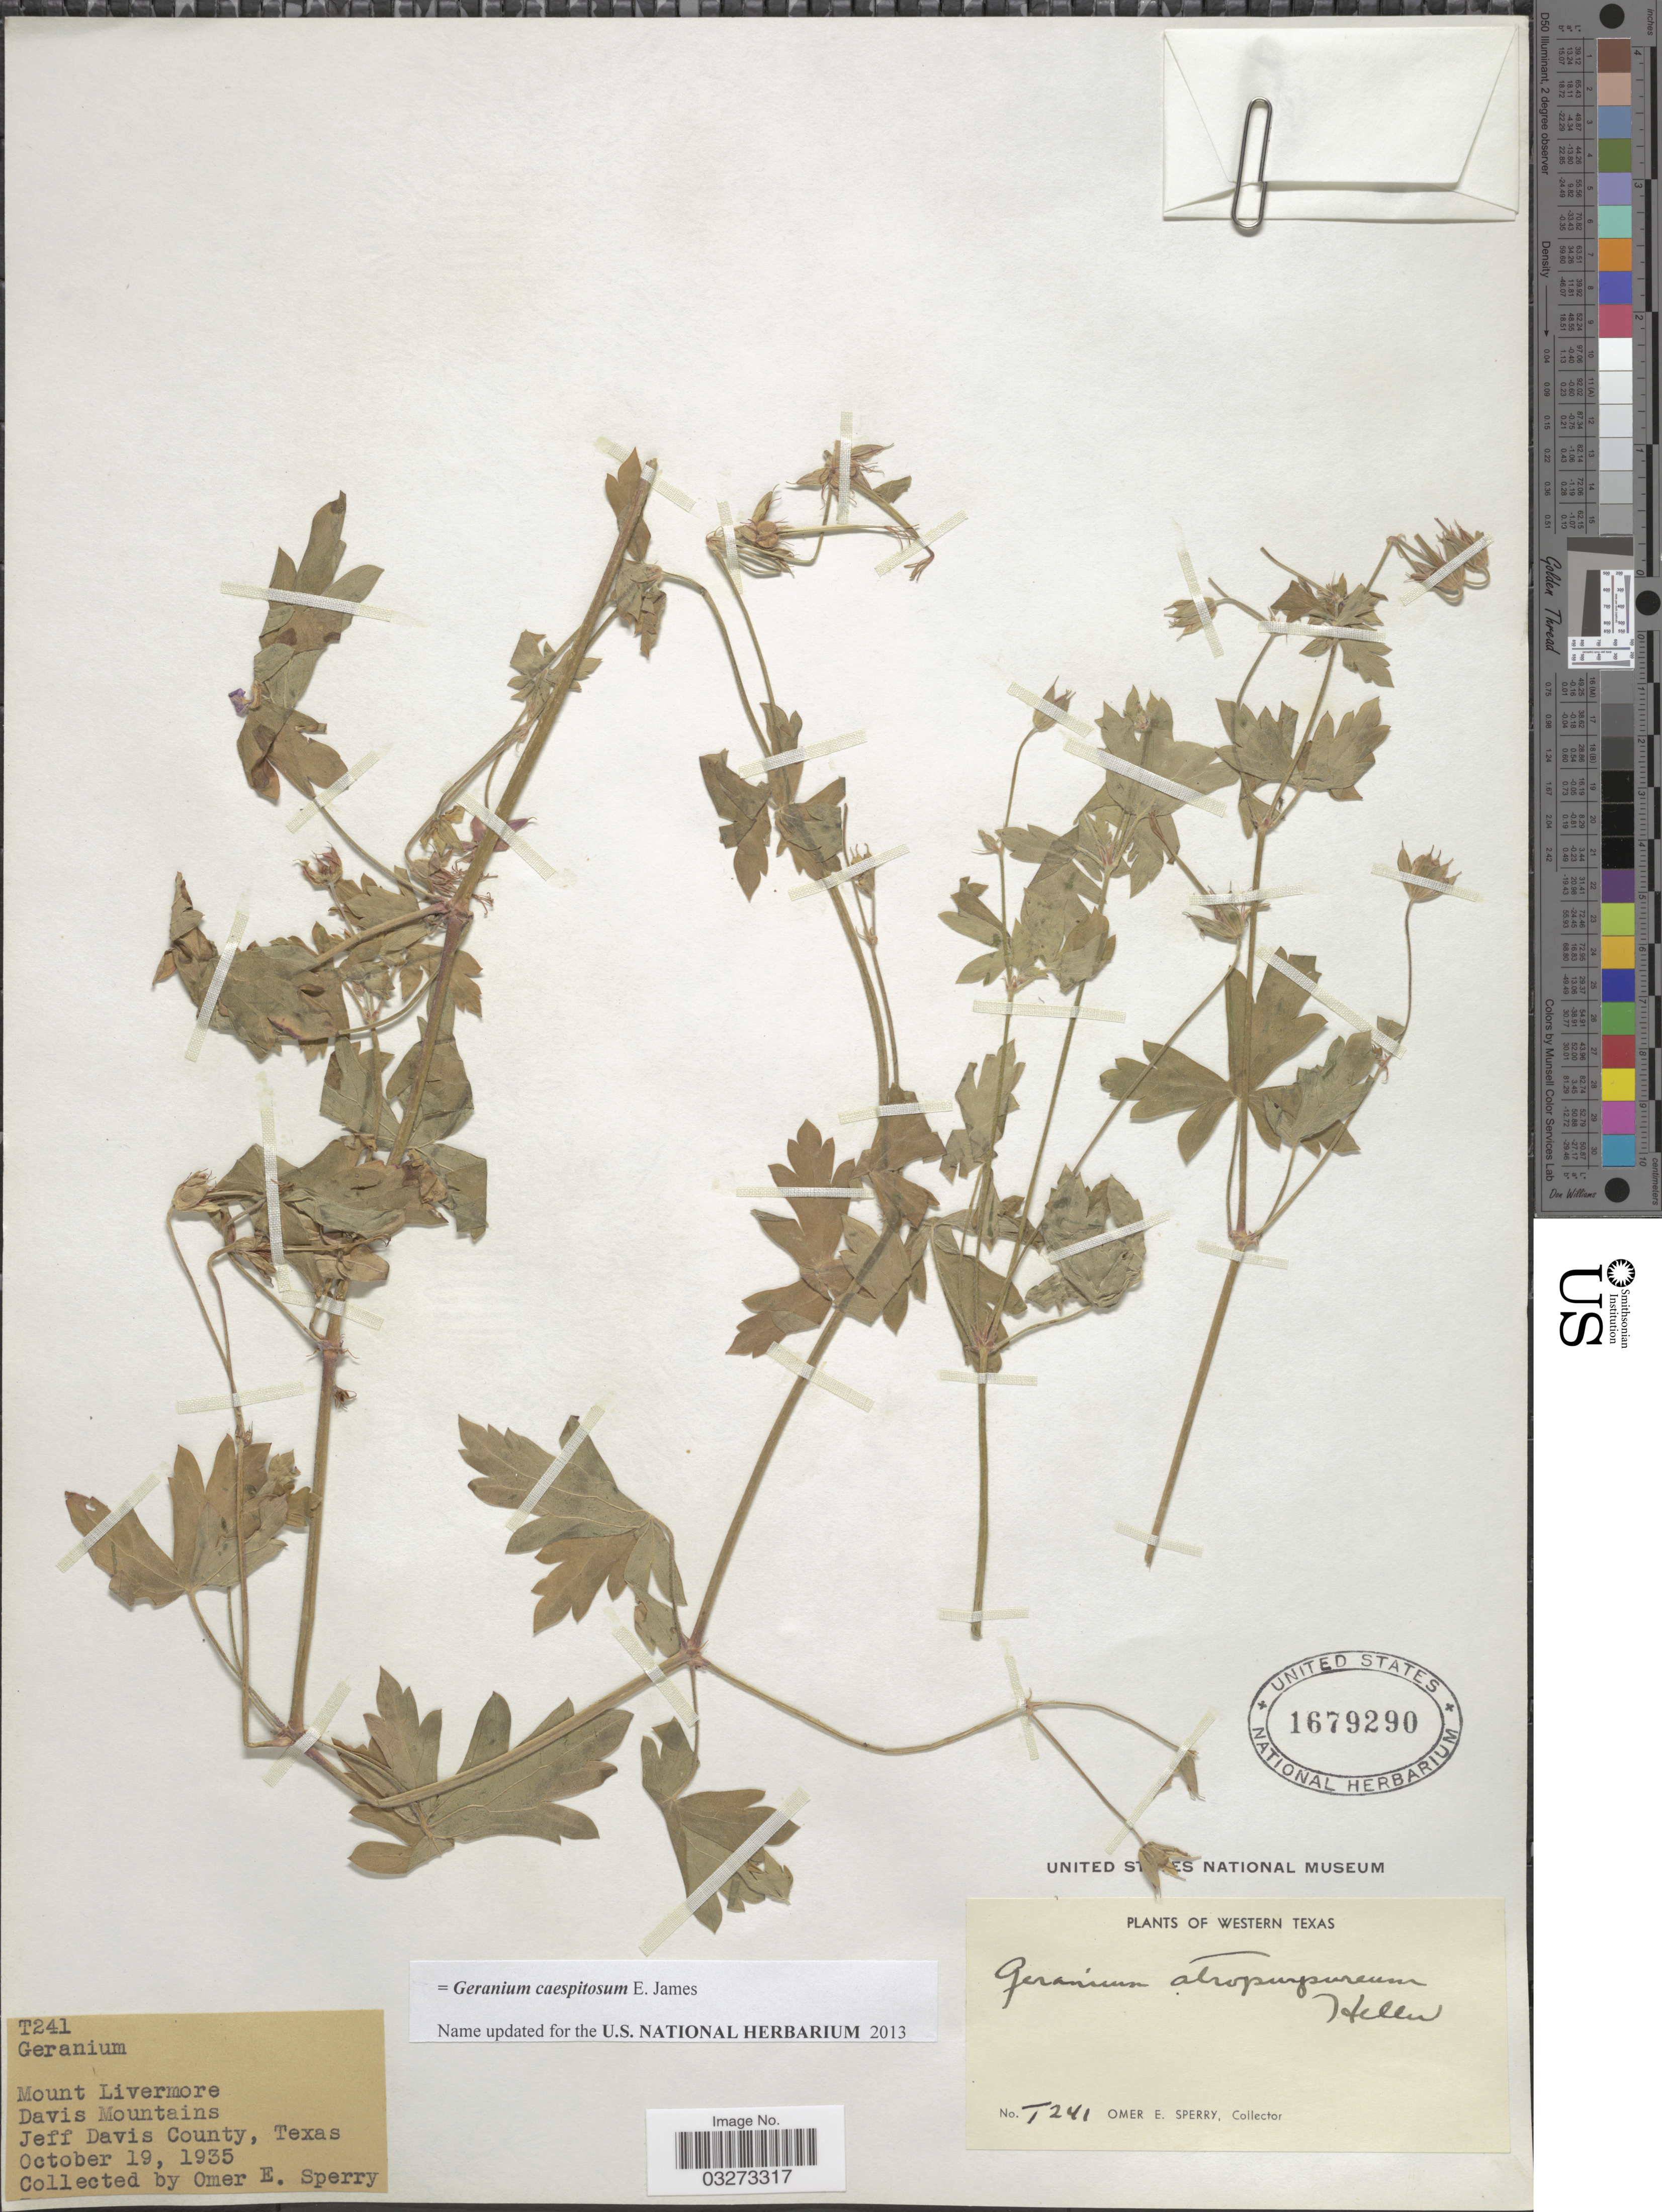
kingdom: Plantae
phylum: Tracheophyta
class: Magnoliopsida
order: Geraniales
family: Geraniaceae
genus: Geranium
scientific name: Geranium caespitosum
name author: E. James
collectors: O. E. Sperry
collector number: T241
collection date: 1935-10-19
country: United States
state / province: Texas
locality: Western Texas. Mount Livermore. Davis Mountains. Jeff Davis County.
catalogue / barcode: US 1679290